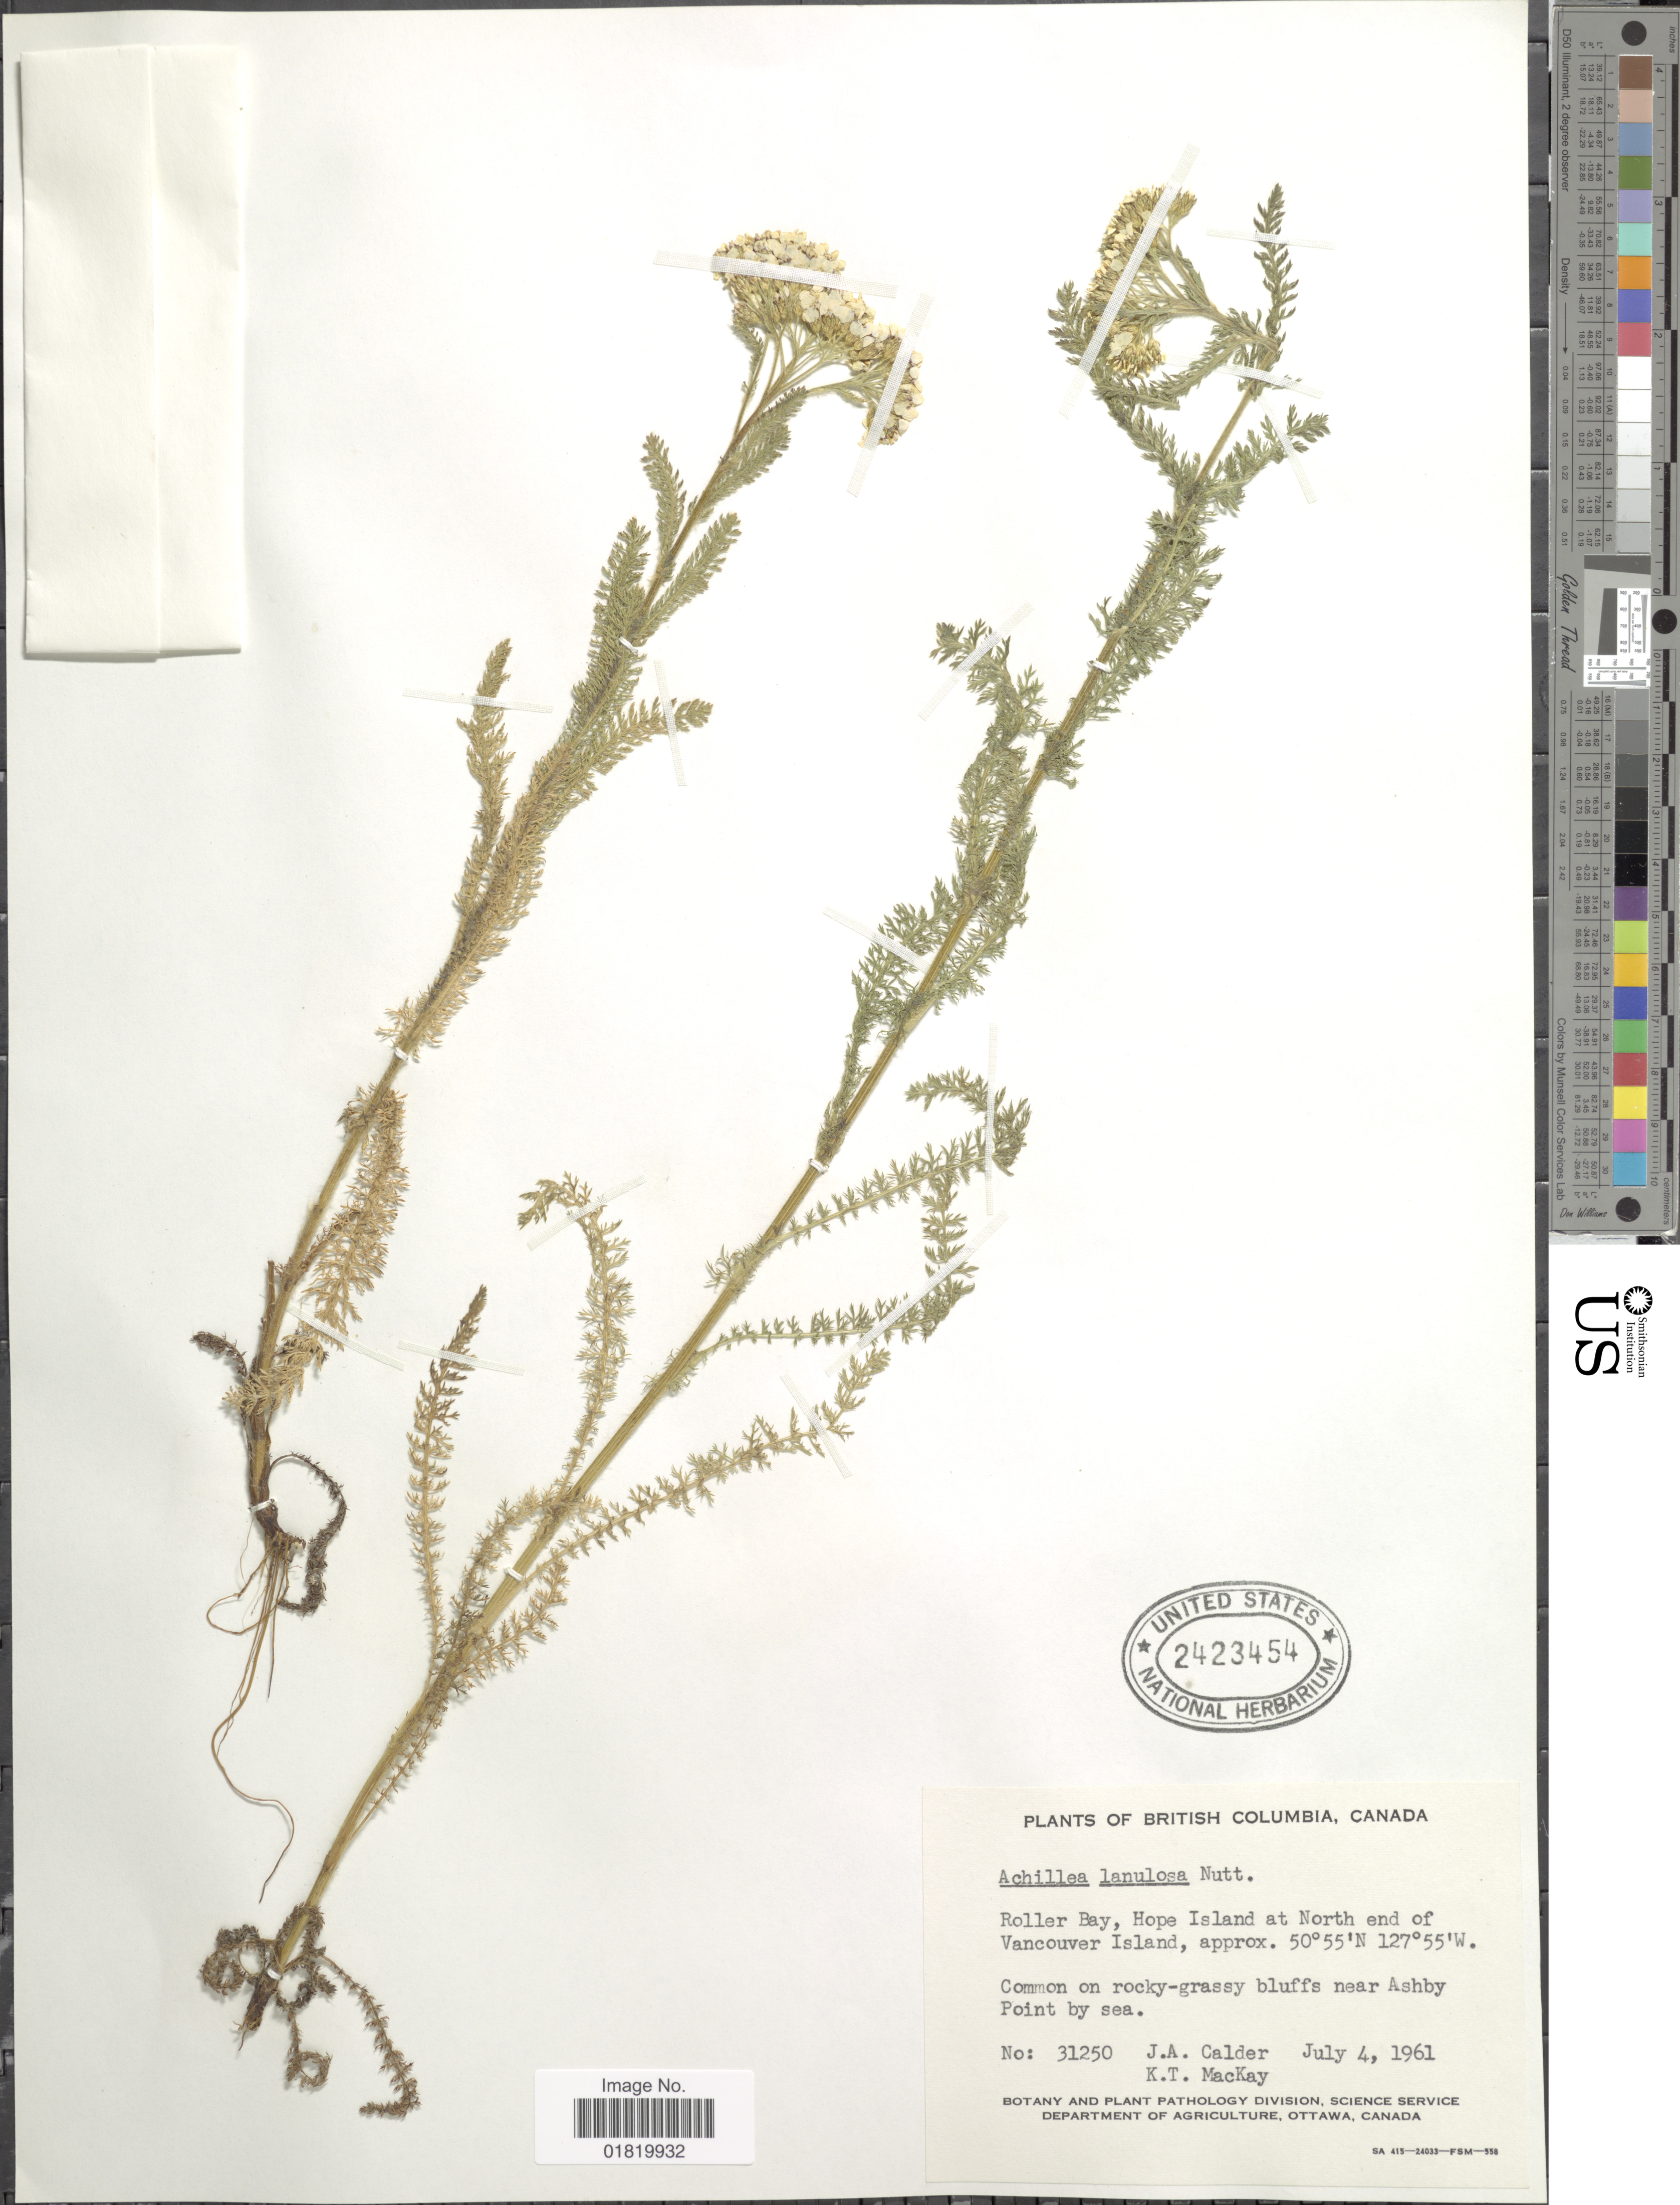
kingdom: Plantae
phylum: Tracheophyta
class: Magnoliopsida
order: Asterales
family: Asteraceae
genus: Achillea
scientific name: Achillea lanulosa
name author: Nutt.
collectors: J. A. Calder & K. T. Mackay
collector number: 31250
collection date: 1961-07-04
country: Canada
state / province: British Columbia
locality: Roller Bay, Hope Island at North end of Vancouver Island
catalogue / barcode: US 2423454